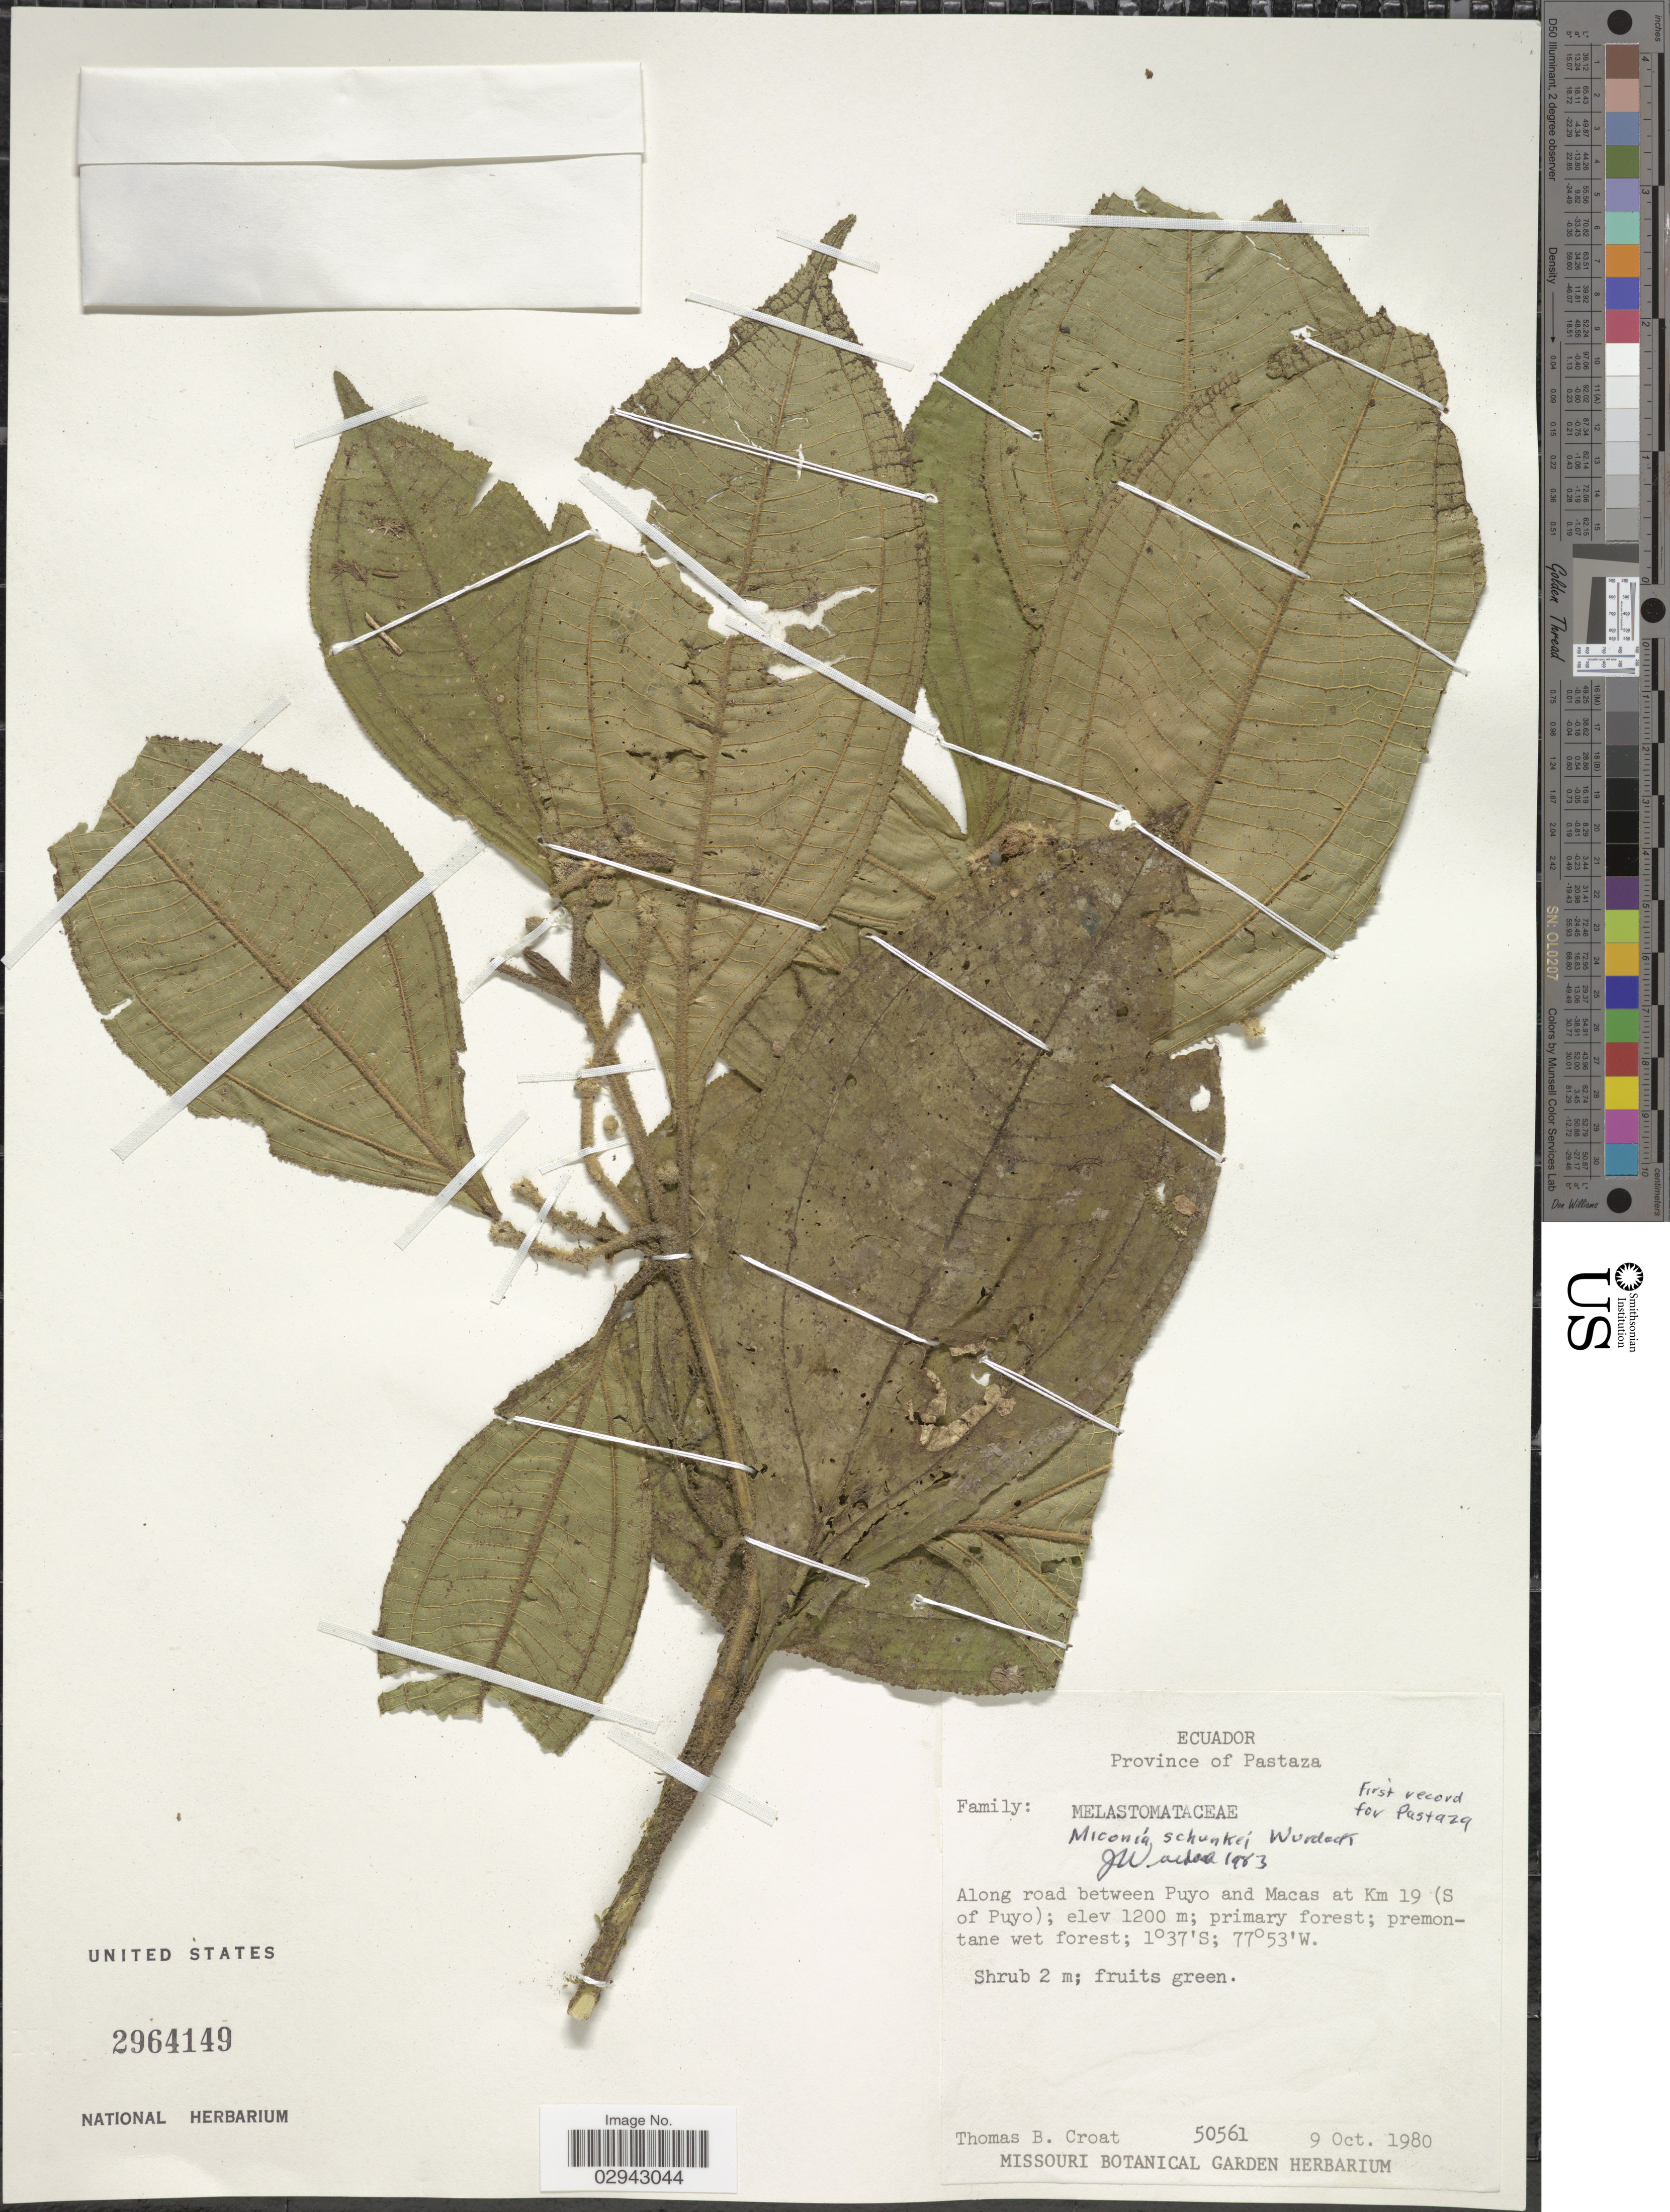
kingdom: Plantae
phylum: Tracheophyta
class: Magnoliopsida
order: Myrtales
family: Melastomataceae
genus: Miconia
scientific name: Miconia schunkei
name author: Wurdack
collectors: T. B. Croat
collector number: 50561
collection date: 1980-10-09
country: Ecuador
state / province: Pastaza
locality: Along road between Puyo and Macas at Km 19 (S of Puyo).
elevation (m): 1200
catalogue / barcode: US 2964149